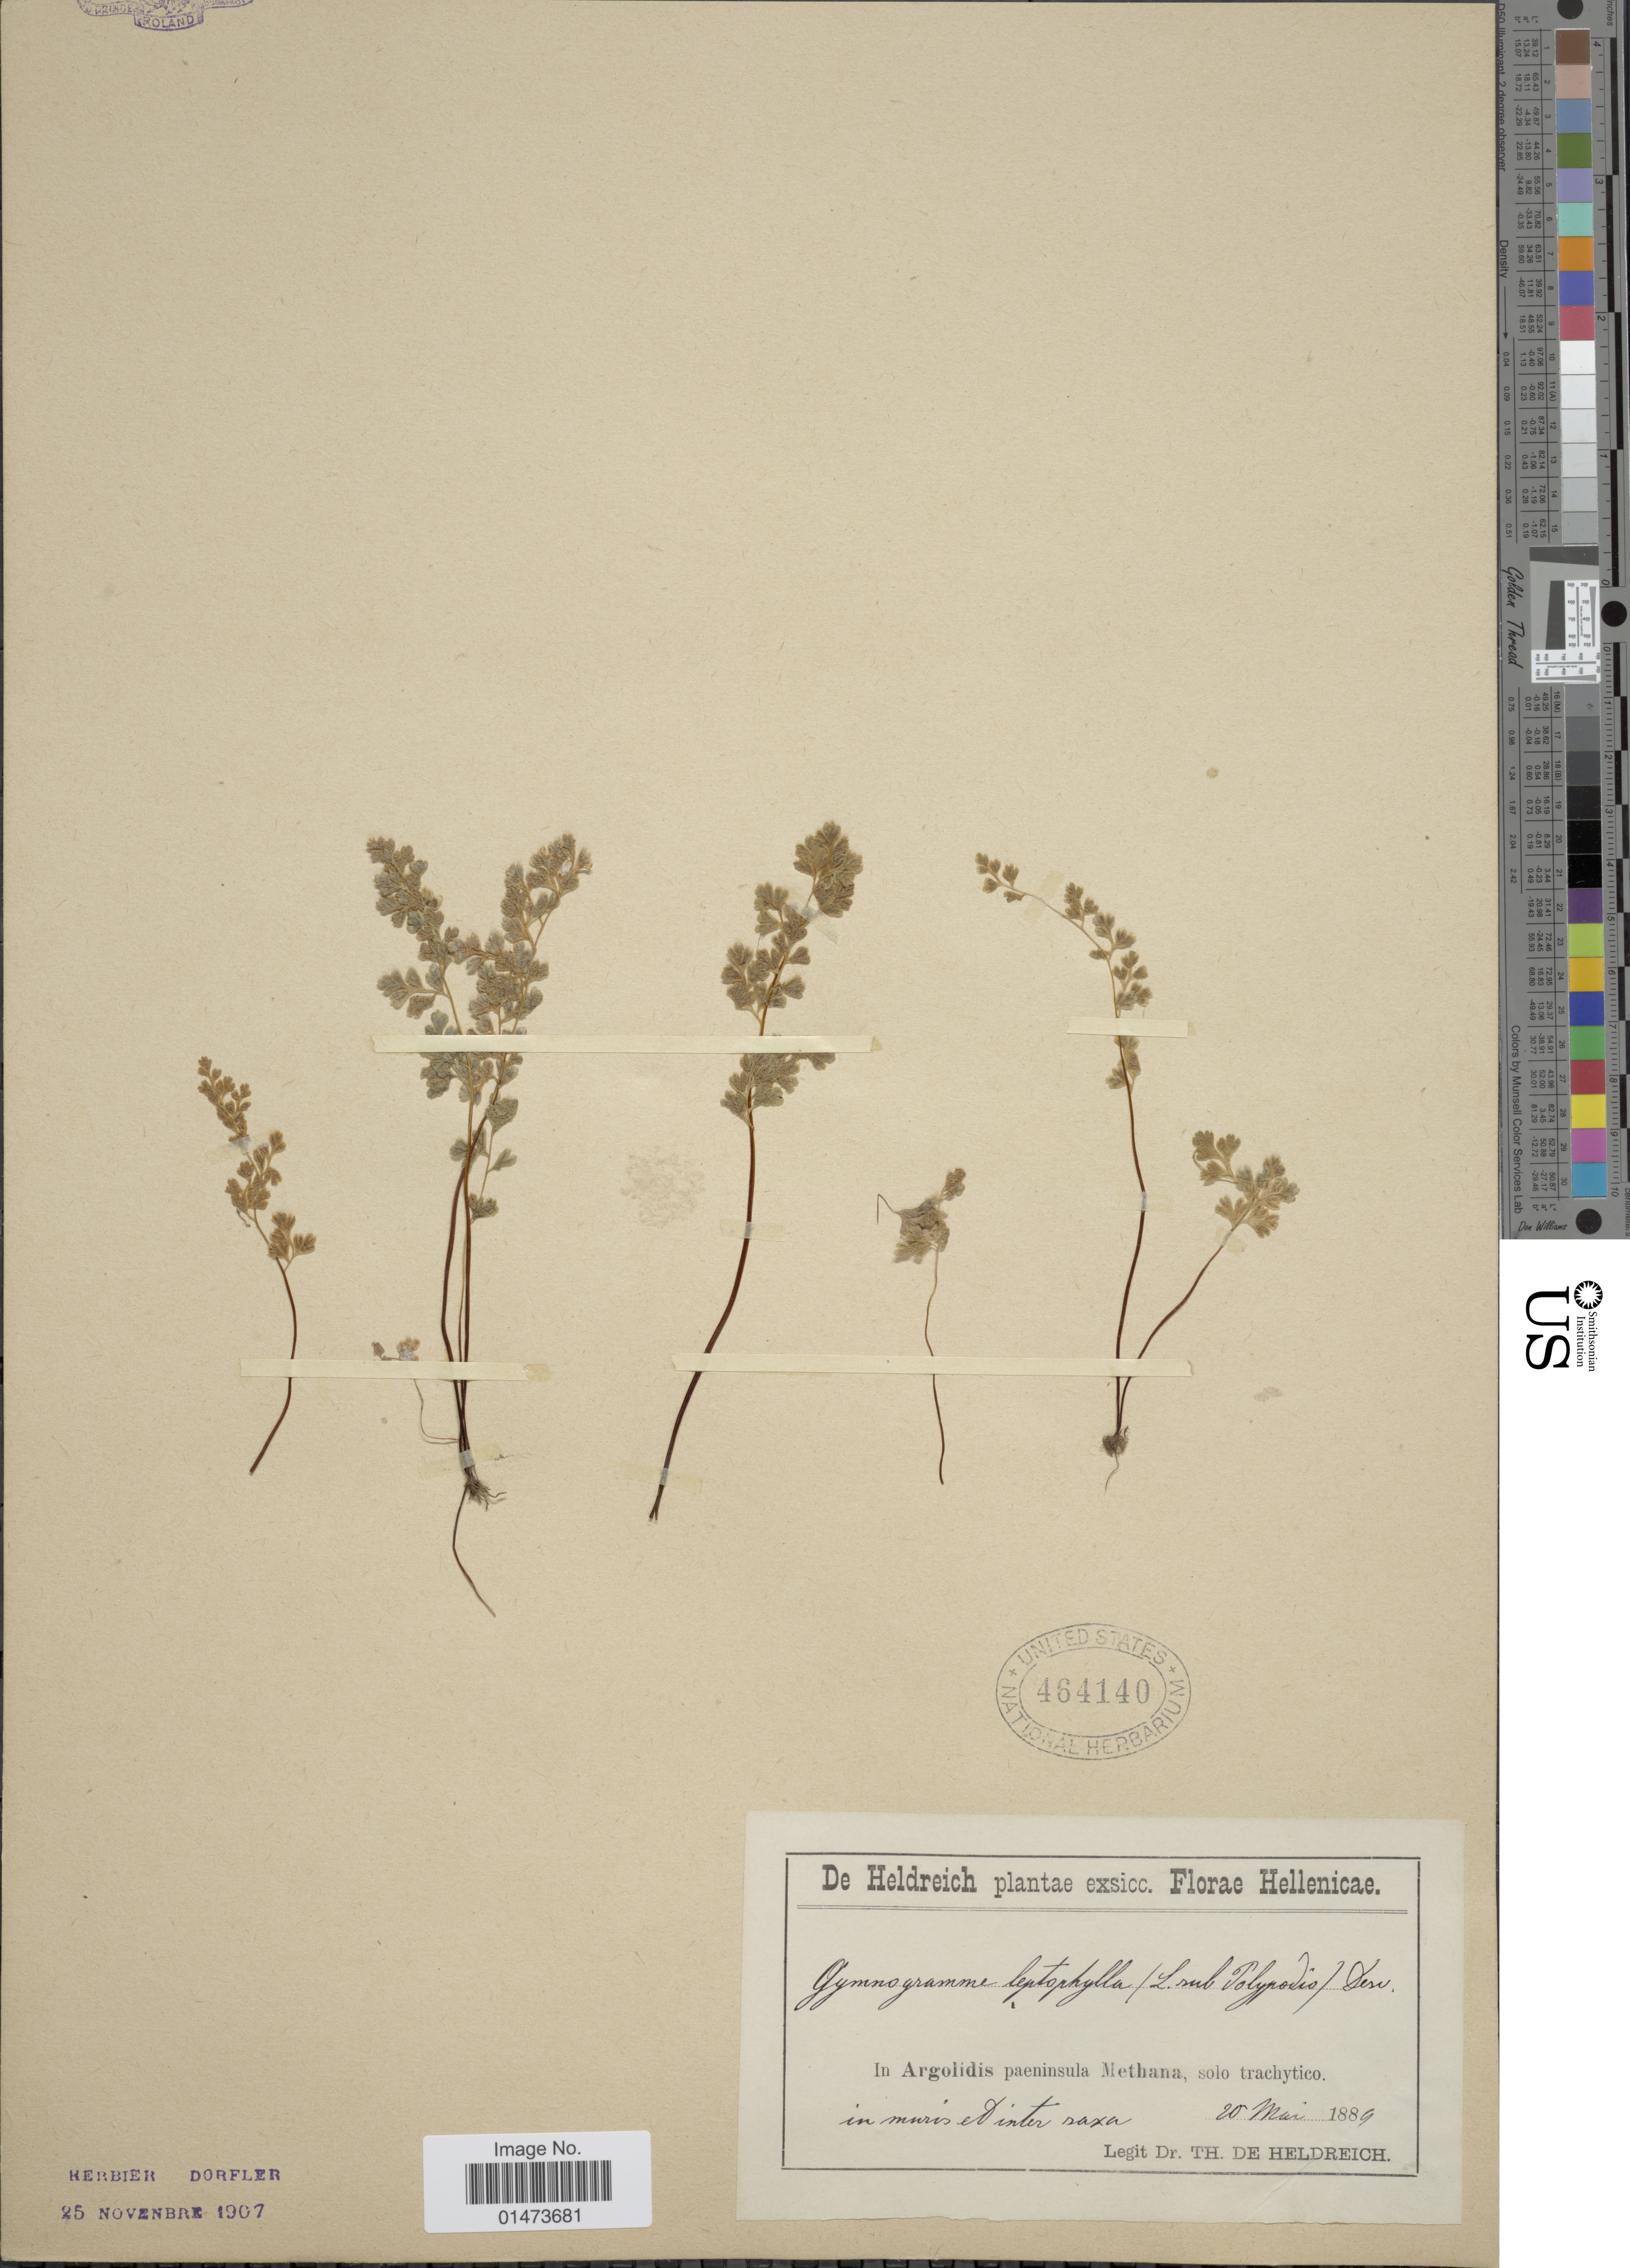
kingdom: Plantae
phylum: Tracheophyta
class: Polypodiopsida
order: Polypodiales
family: Pteridaceae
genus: Anogramma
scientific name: Anogramma leptophylla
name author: (L.) Link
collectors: T. De Heldreich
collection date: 1889-05-20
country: Greece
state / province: Attica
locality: Hellenicae, in Argolidis paeninsula Methana, solo trachytico, in muris et inter saxa.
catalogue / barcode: US 464140